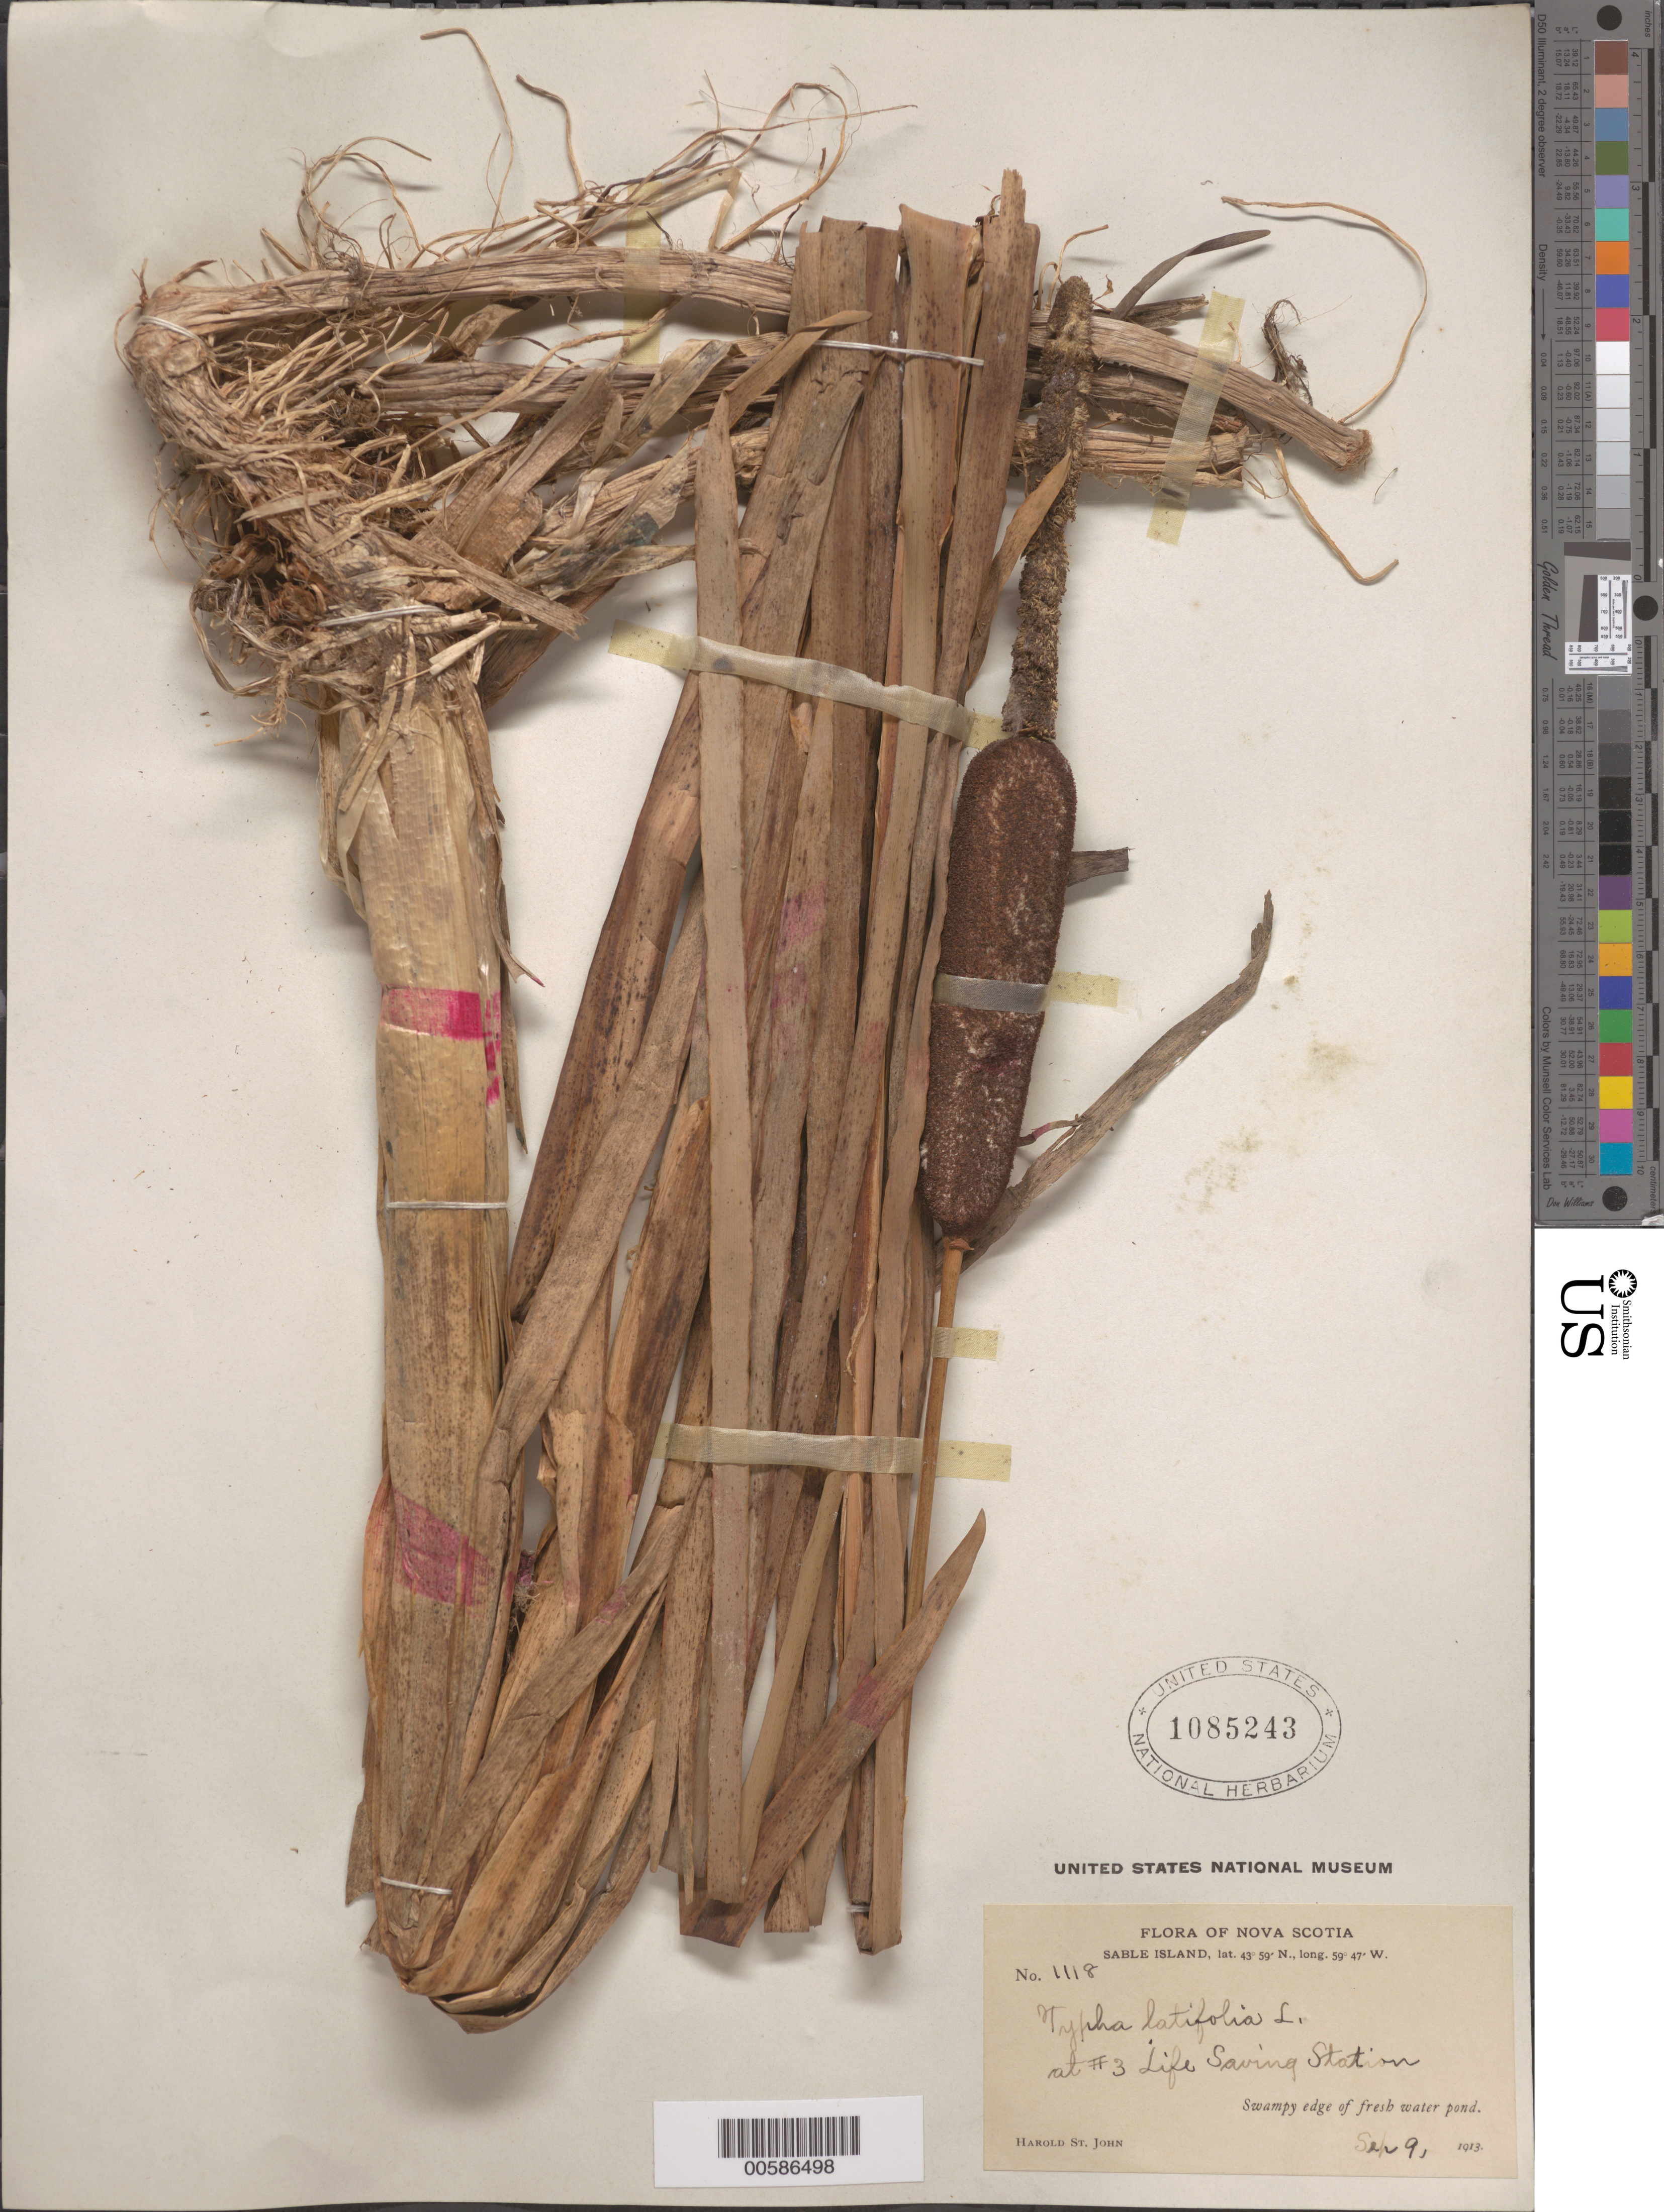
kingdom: Plantae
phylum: Tracheophyta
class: Liliopsida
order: Poales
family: Typhaceae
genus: Typha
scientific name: Typha latifolia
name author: L.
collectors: H. St. John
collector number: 1118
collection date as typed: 09 Sep 1913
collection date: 1913-09-09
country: Canada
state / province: Nova Scotia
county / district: Halifax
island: Sable Island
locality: # 3 life saving station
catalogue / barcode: US 1085243